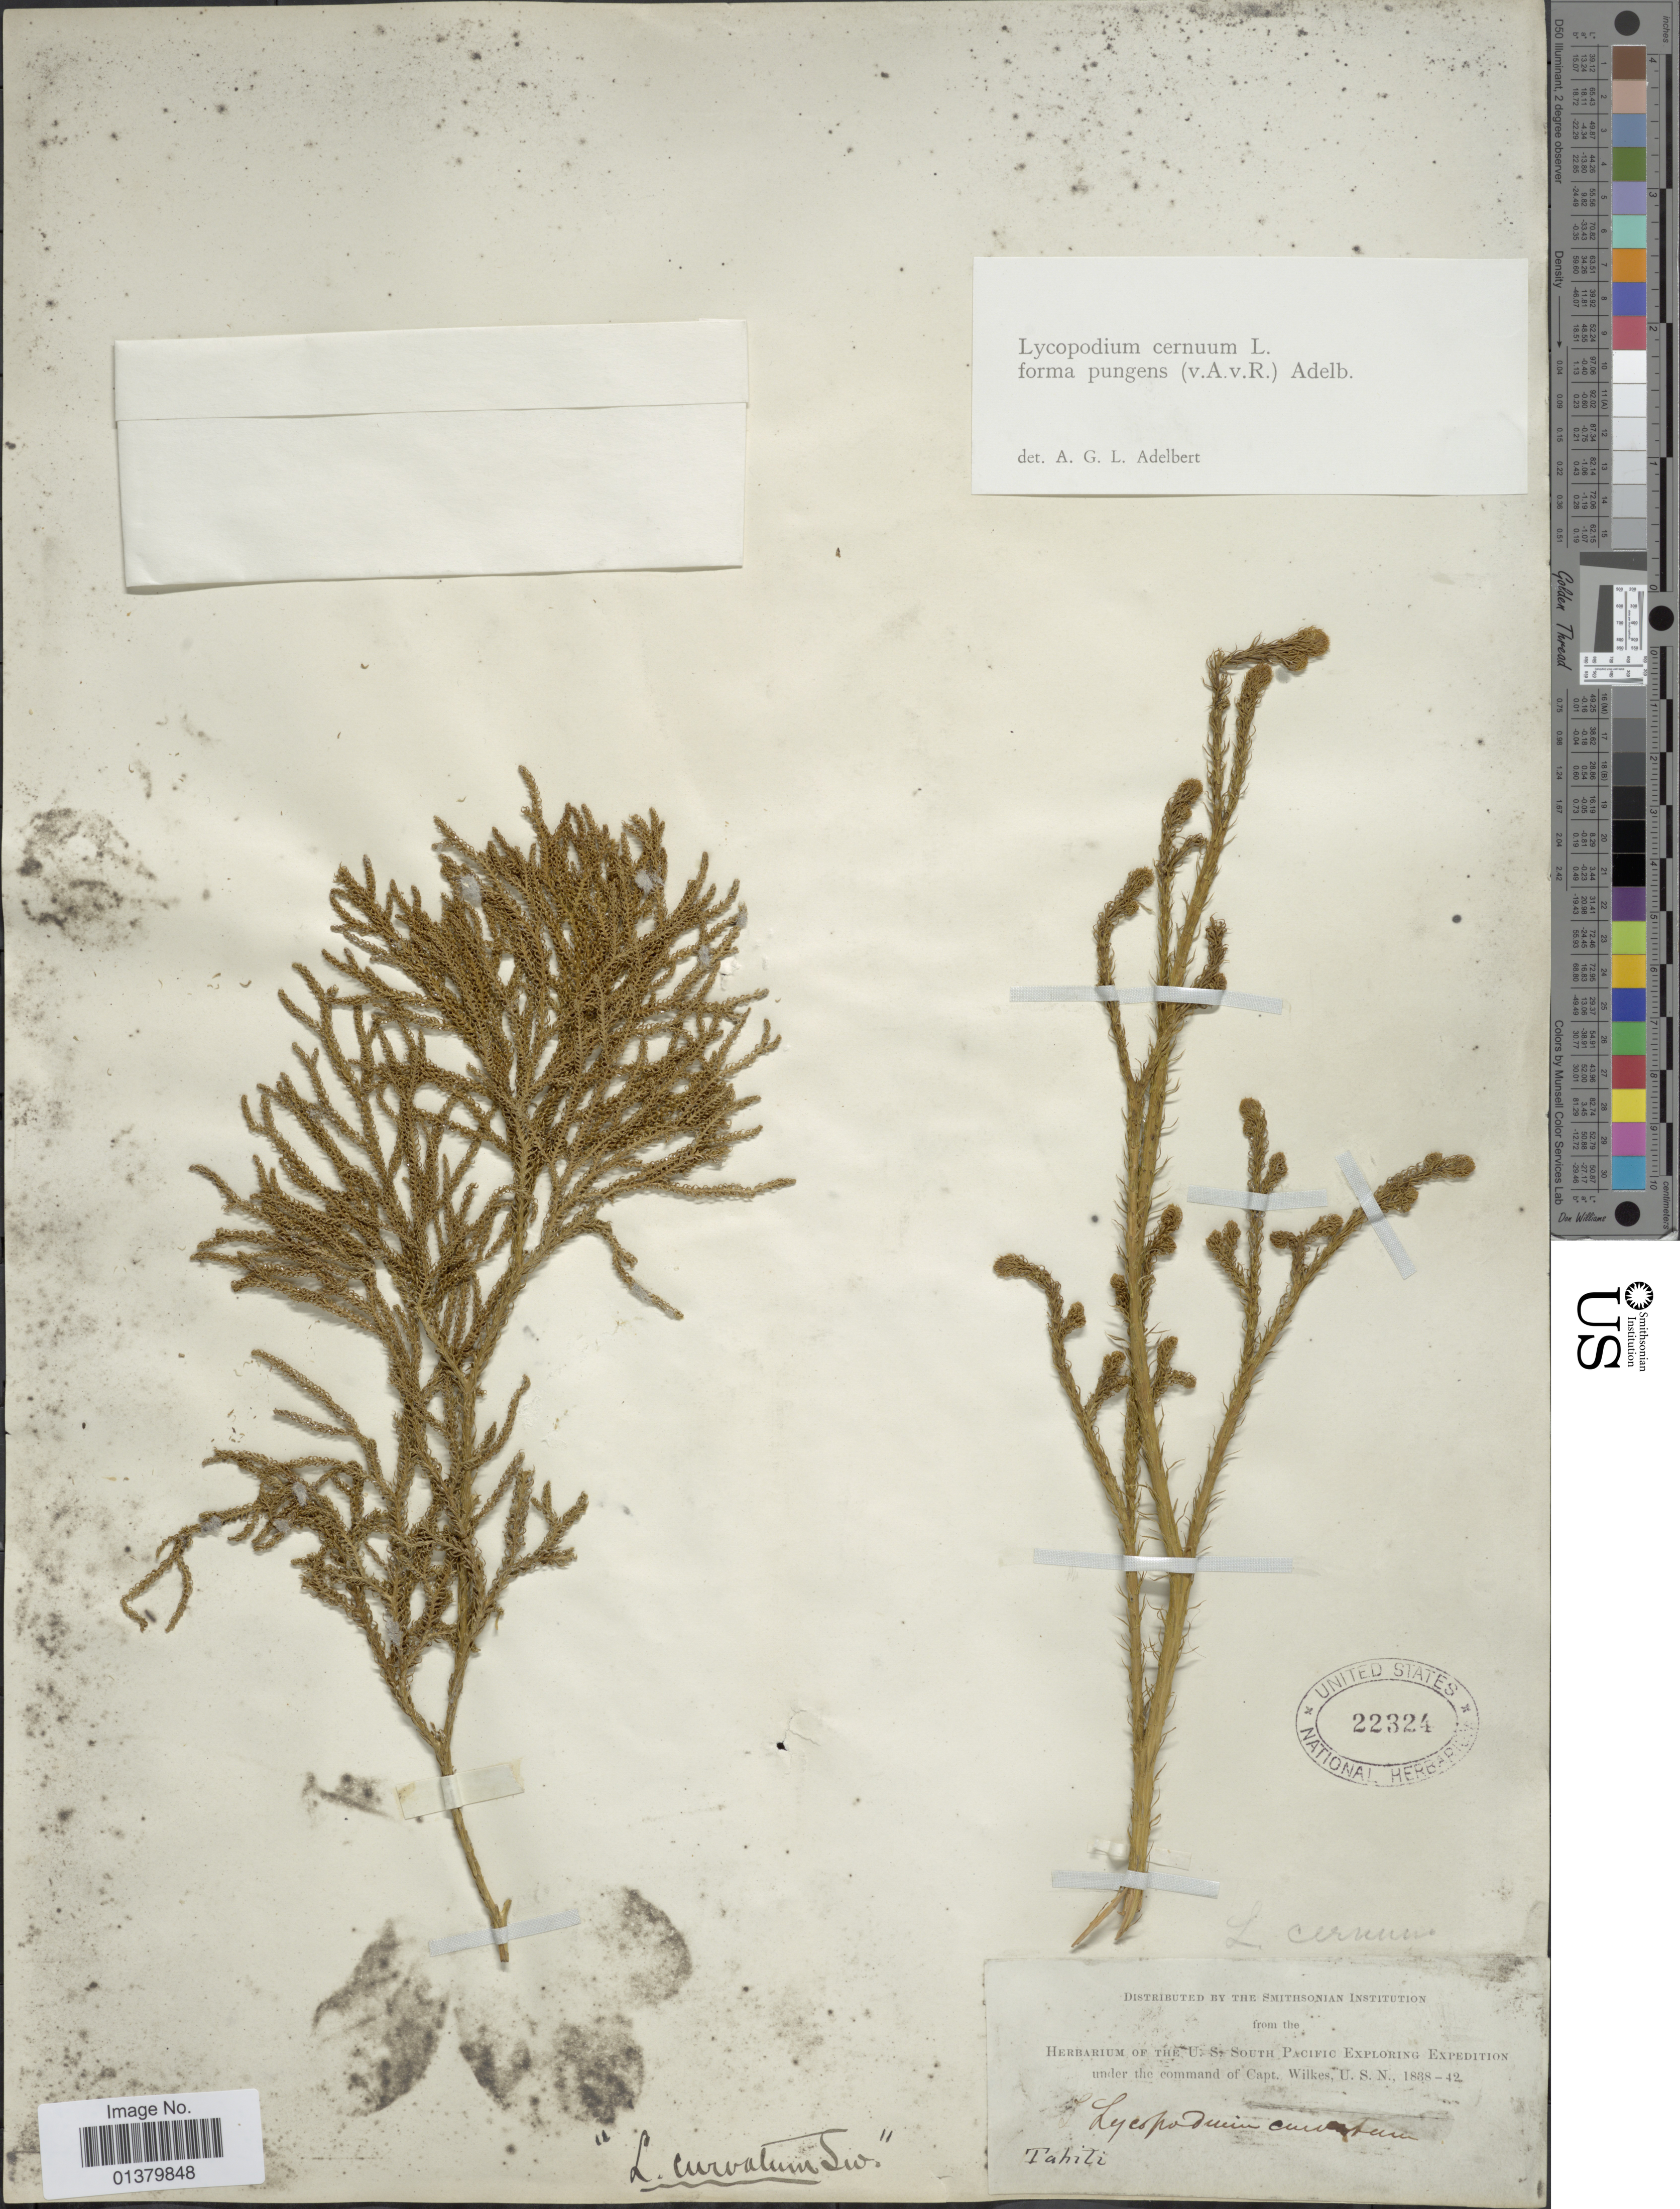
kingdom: Plantae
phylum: Tracheophyta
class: Lycopodiopsida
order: Lycopodiales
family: Lycopodiaceae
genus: Palhinhaea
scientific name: Palhinhaea cernua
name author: (L.) Vasc. & Franco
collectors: Wilkes Explor. Exped.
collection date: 1838/1842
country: French Polynesia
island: Tahiti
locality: Tahiti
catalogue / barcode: US 22324